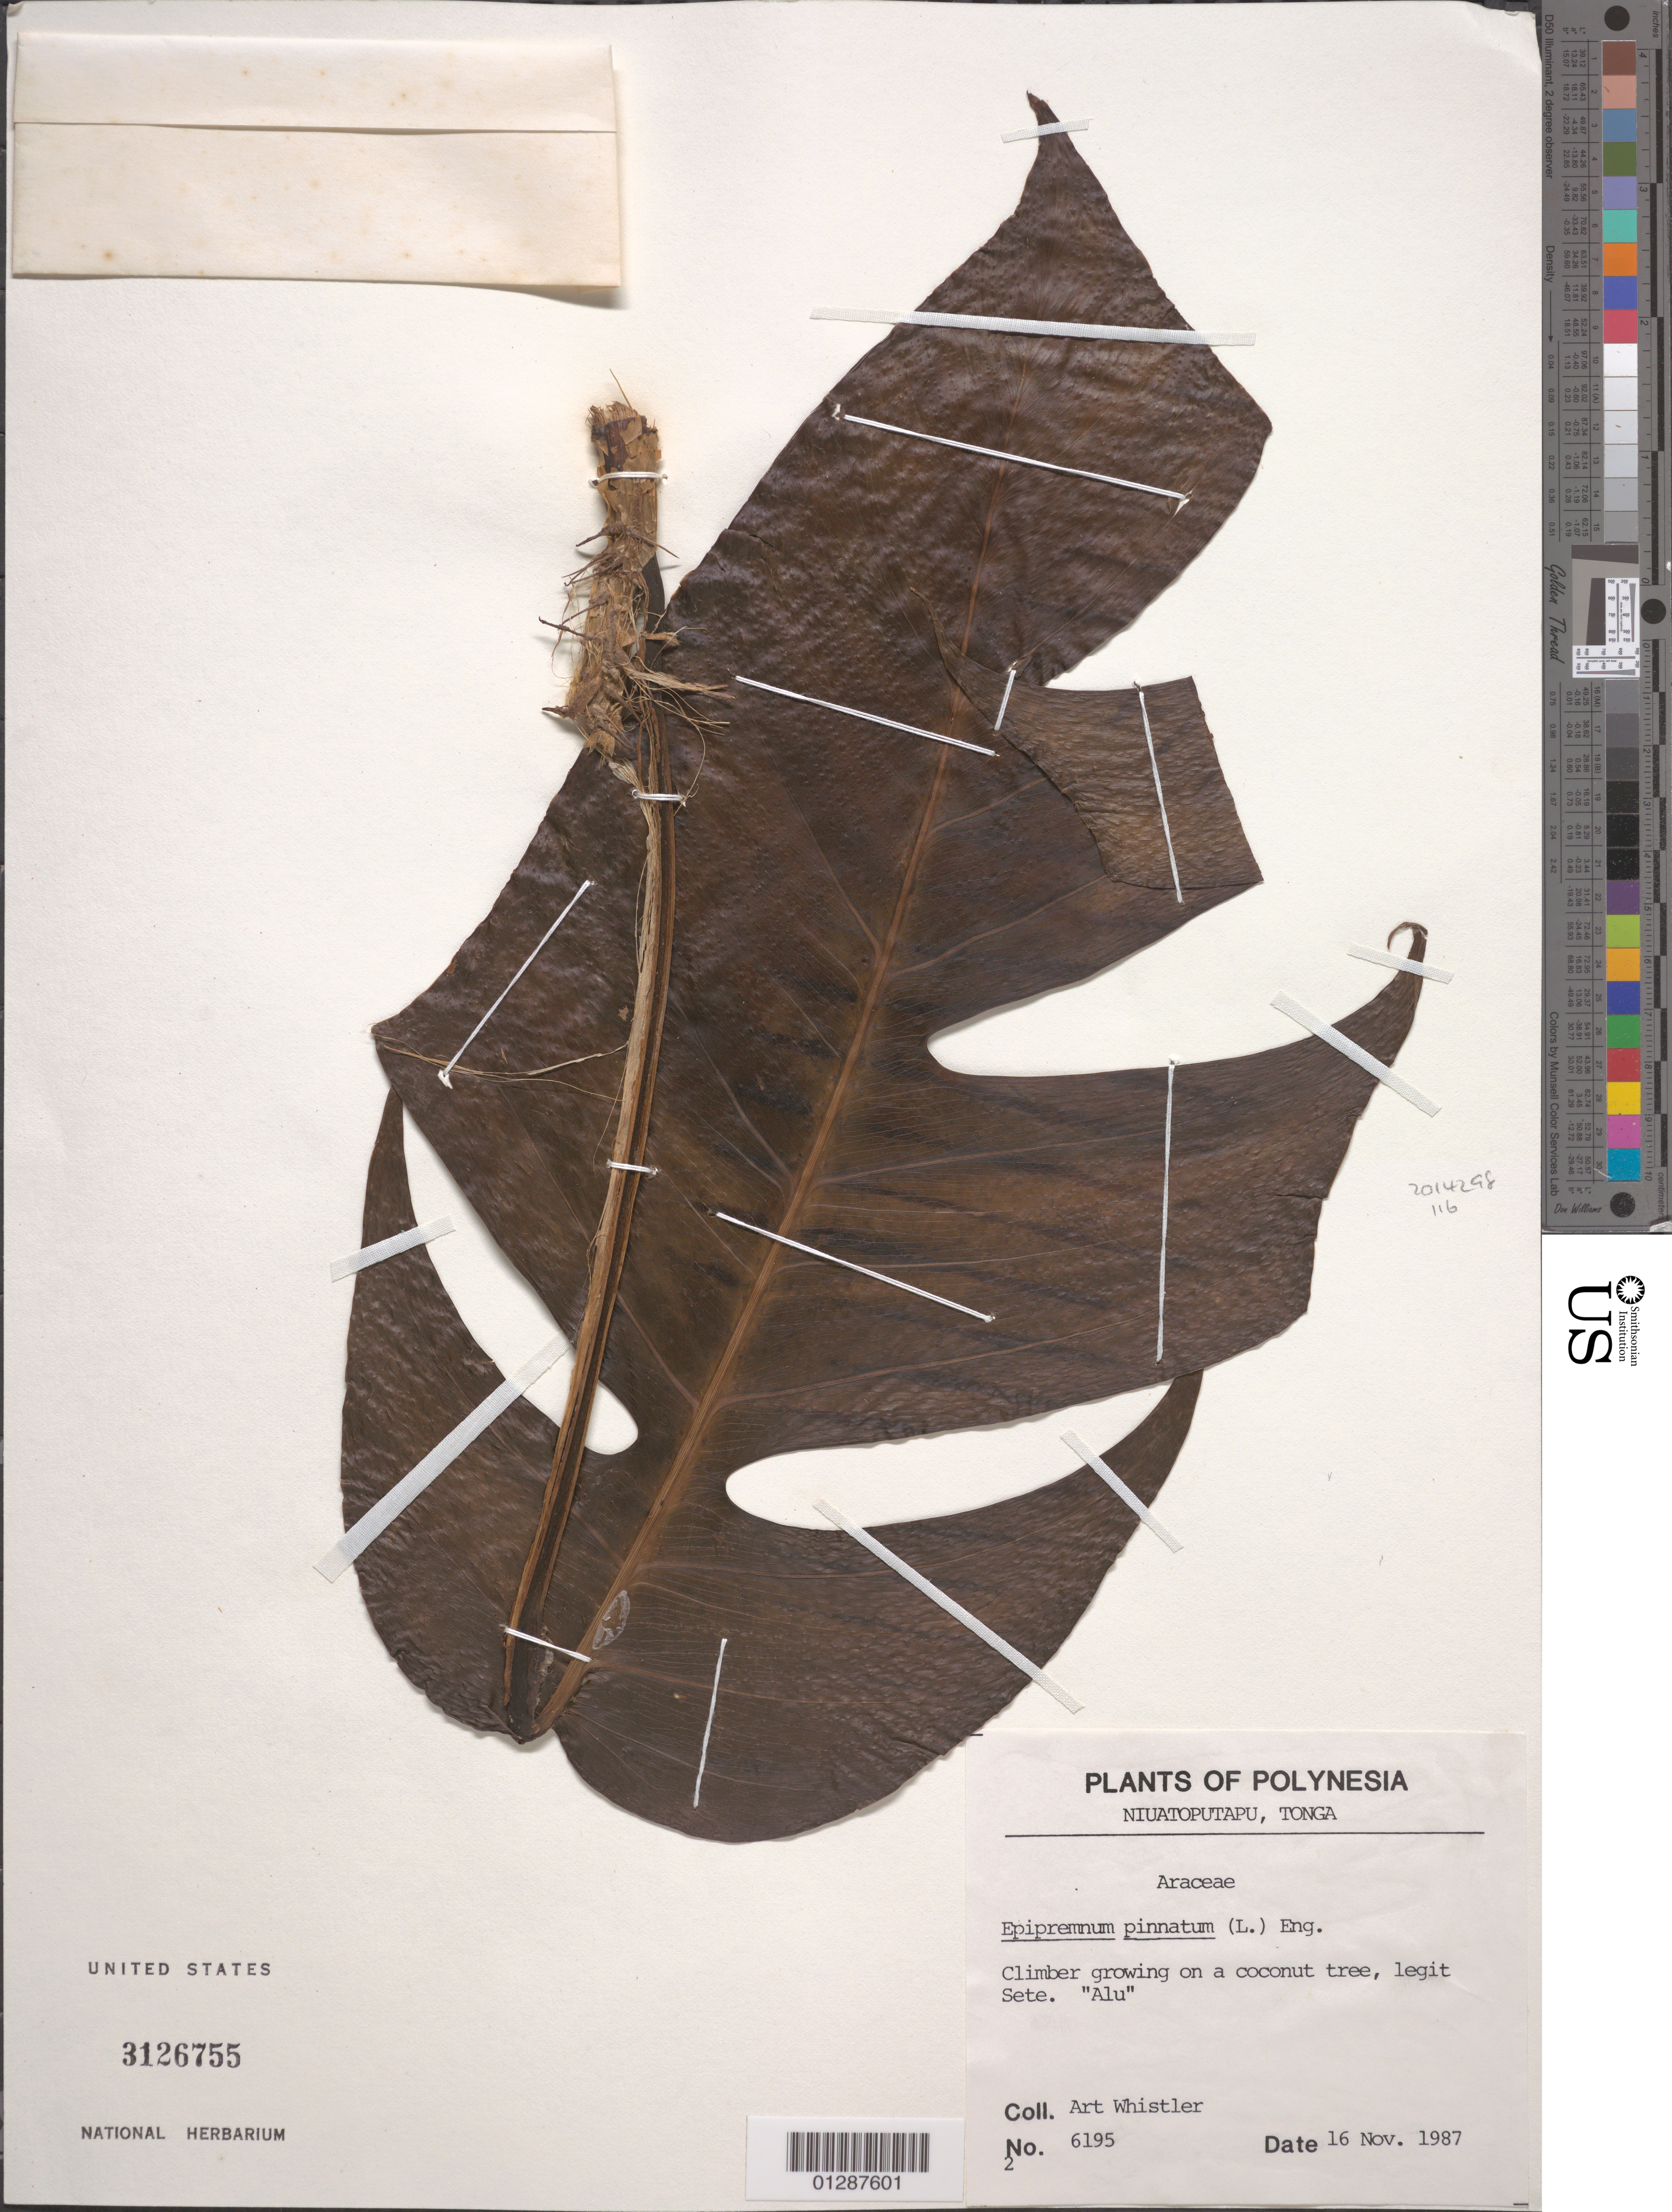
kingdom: Plantae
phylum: Tracheophyta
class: Liliopsida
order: Alismatales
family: Araceae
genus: Epipremnum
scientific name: Epipremnum pinnatum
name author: (L.) Engl.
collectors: A. Whistler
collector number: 6195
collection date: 1987-11-16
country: Tonga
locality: Polynesia. Niuatoputapu. Sete [unsure placement]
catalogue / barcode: US 3126755